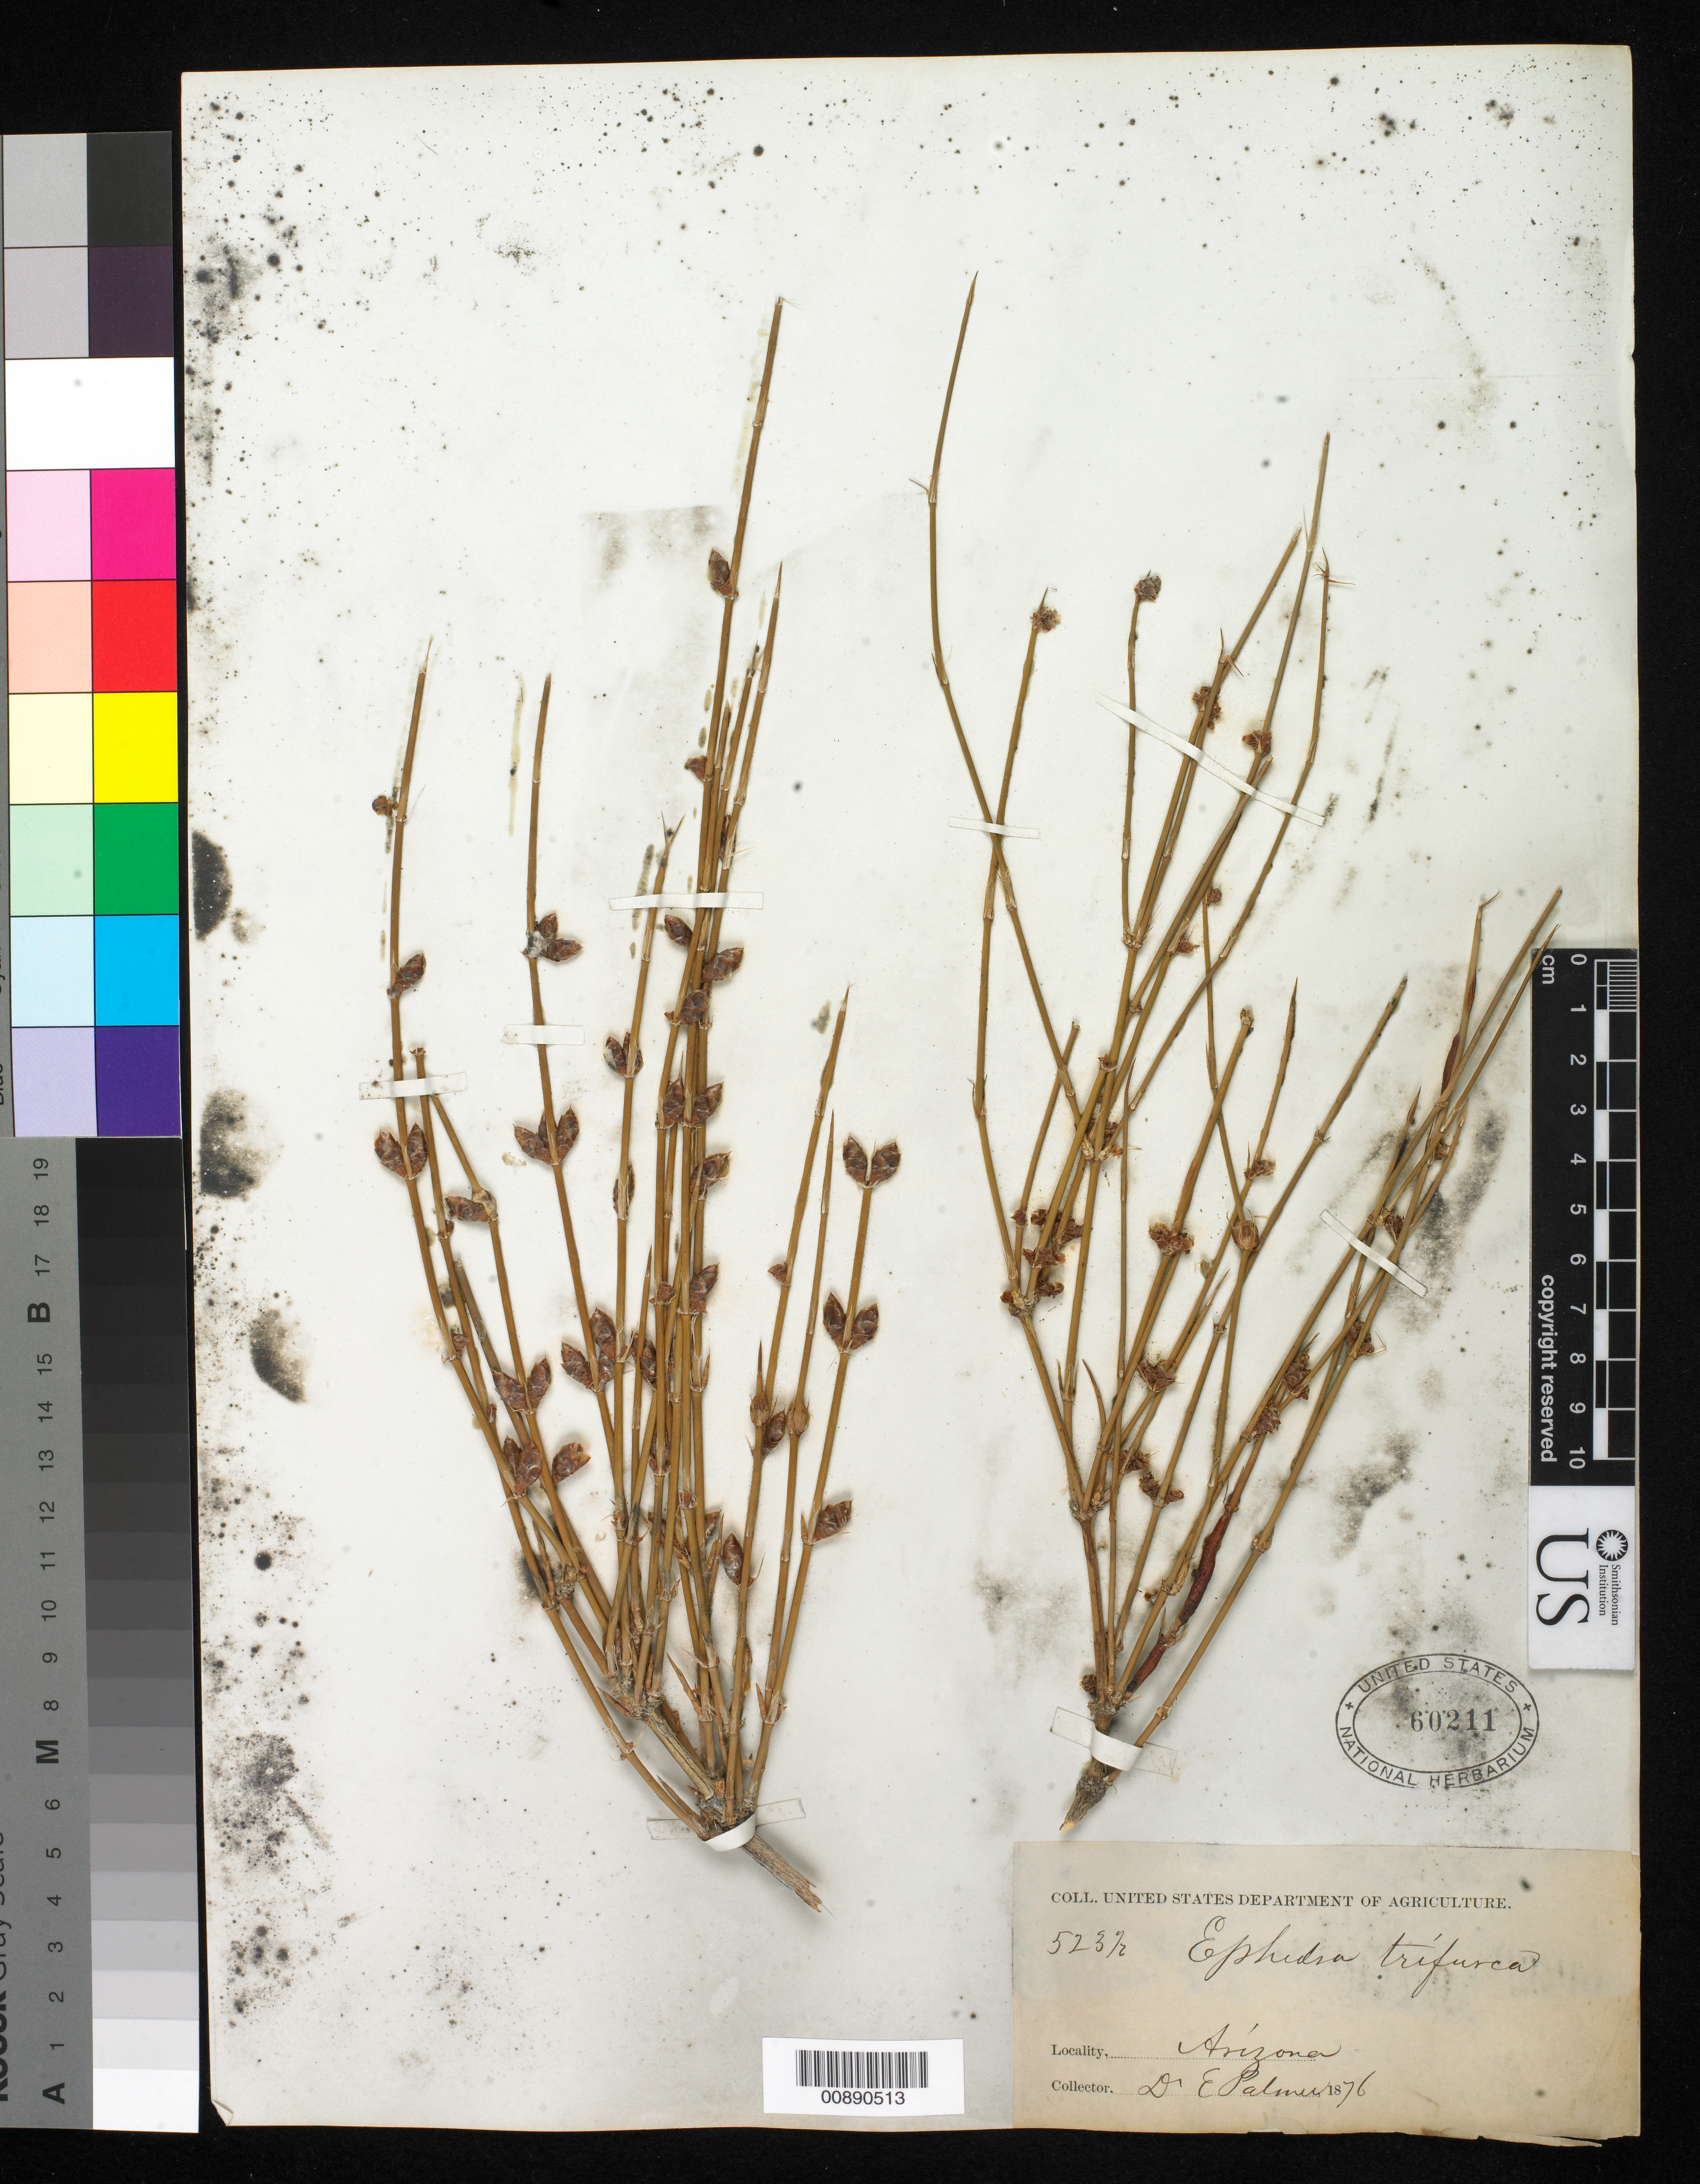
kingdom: Plantae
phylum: Tracheophyta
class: Gnetopsida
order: Ephedrales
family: Ephedraceae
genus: Ephedra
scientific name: Ephedra trifurca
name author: Torr. ex S. Watson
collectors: E. Palmer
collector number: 5237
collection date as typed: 1876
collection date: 1876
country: United States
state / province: Arizona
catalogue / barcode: US 60211